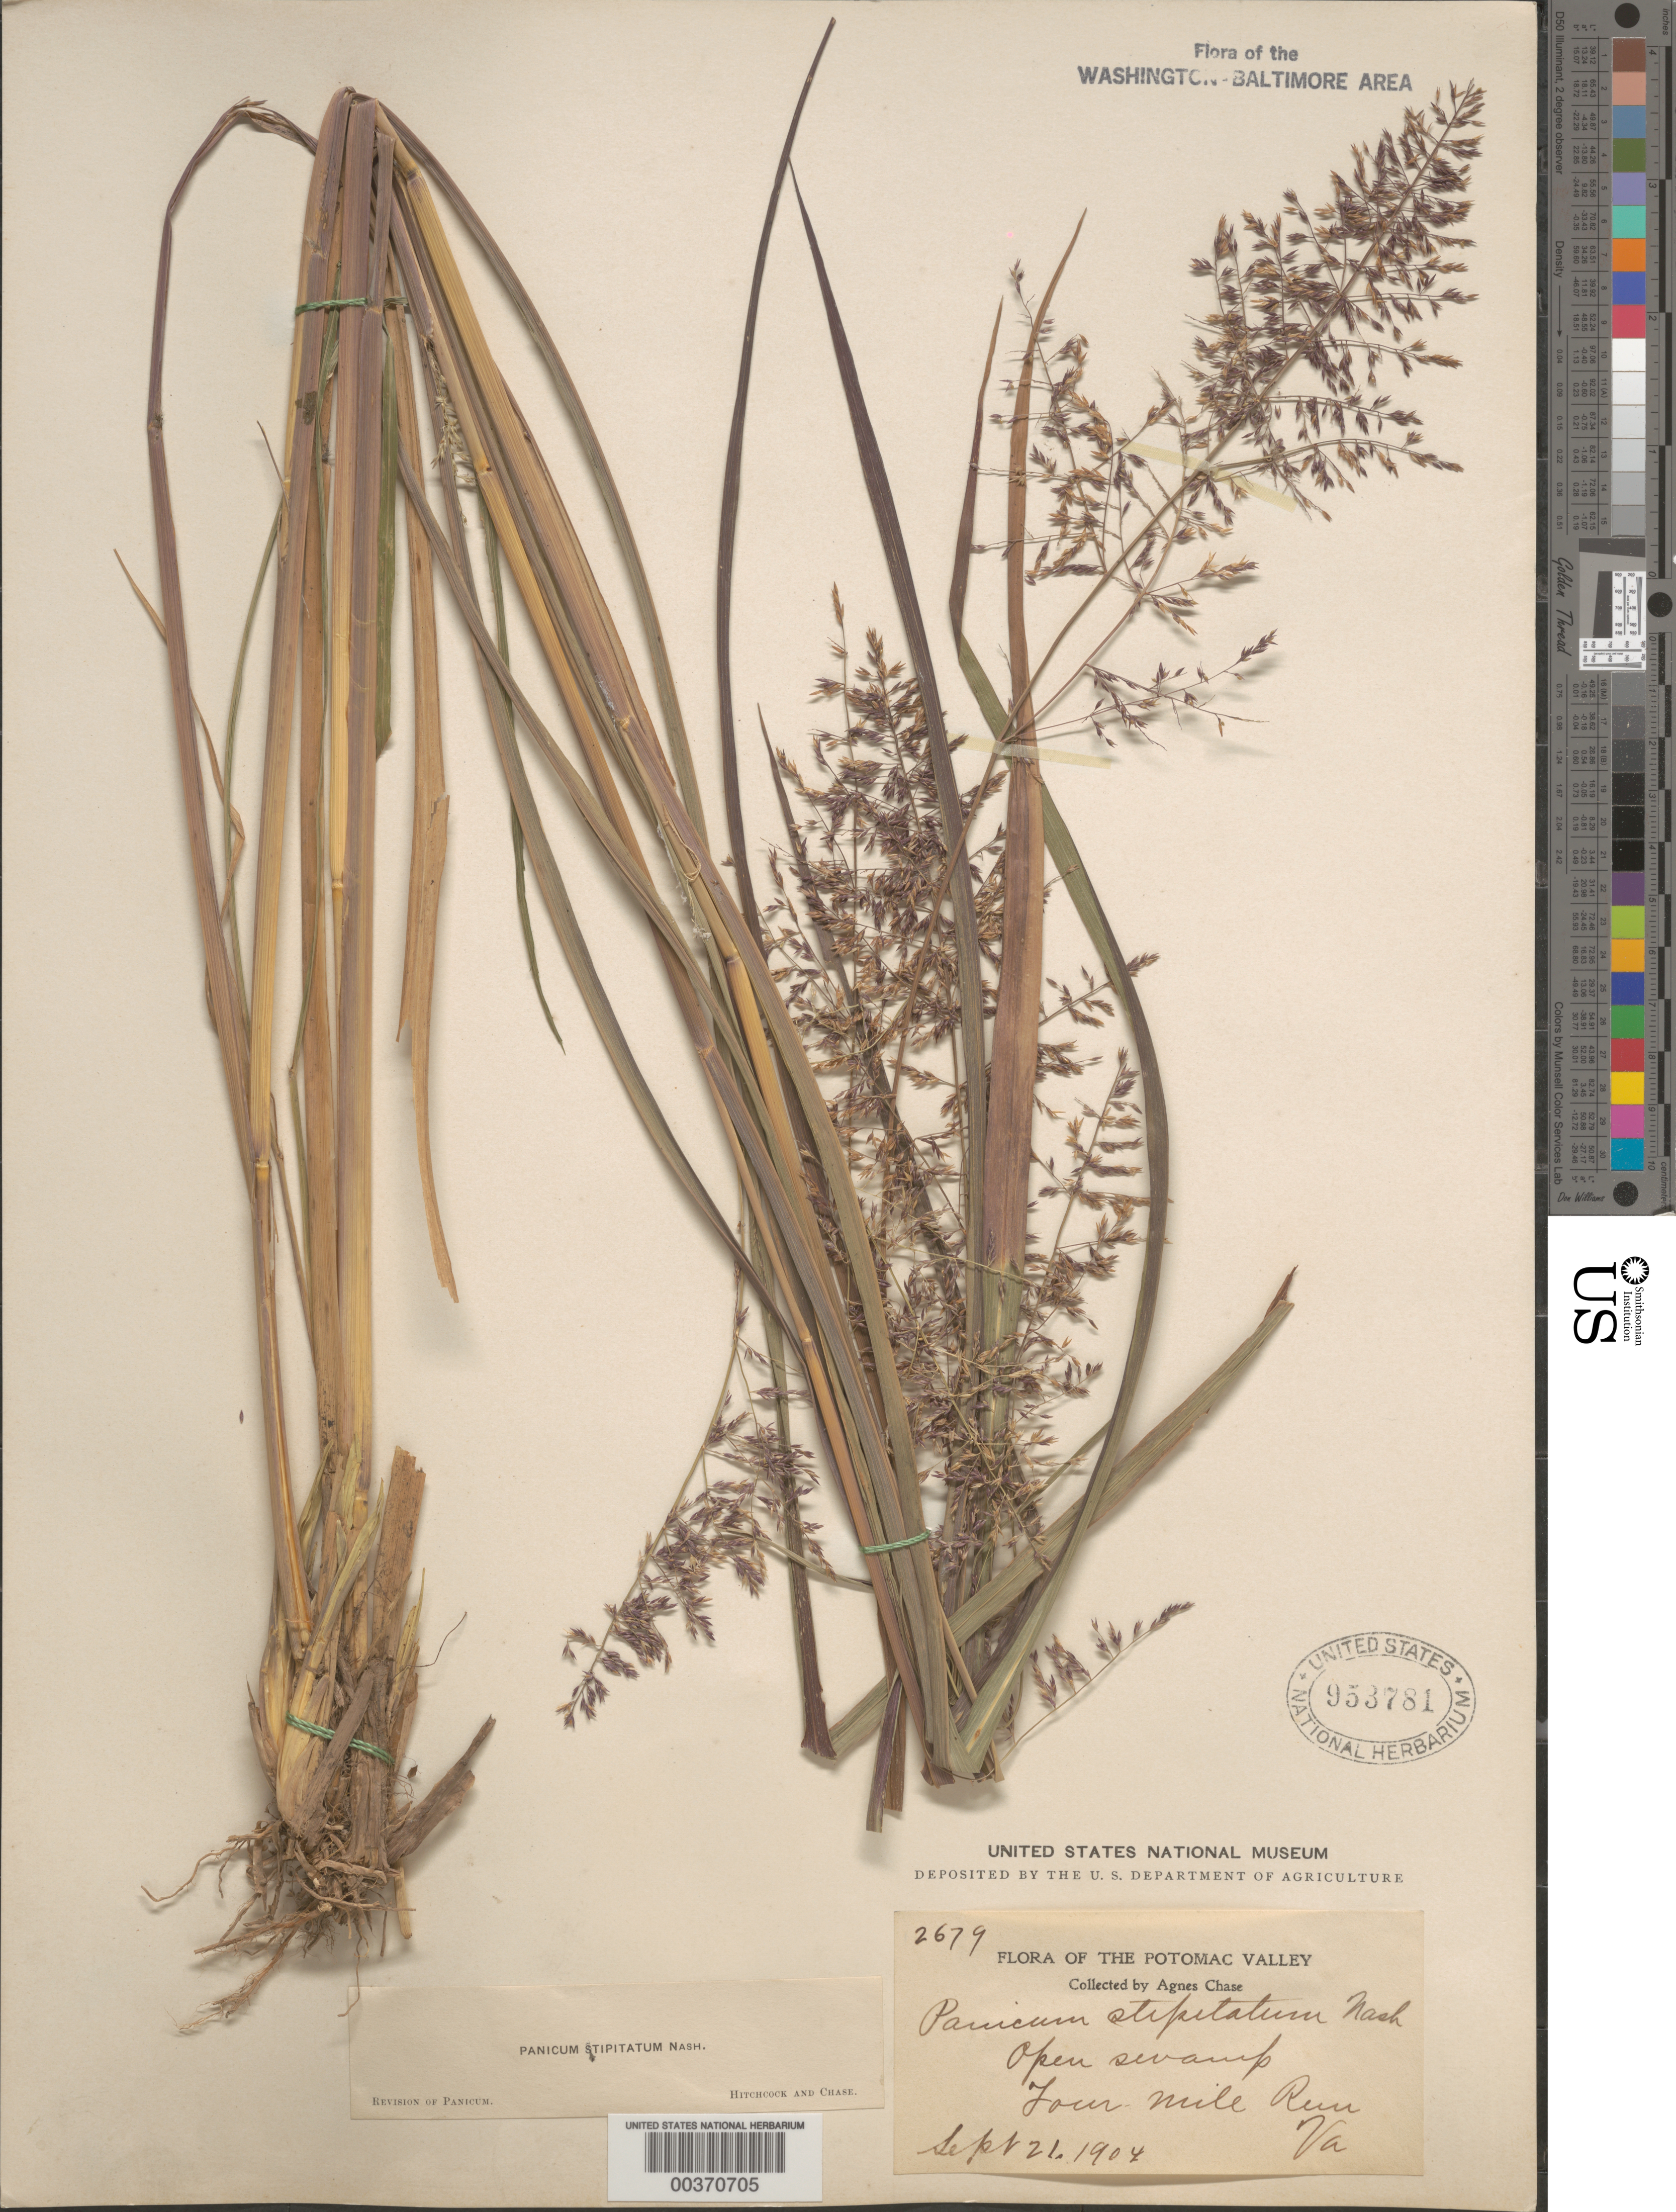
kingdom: Plantae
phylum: Tracheophyta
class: Liliopsida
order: Poales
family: Poaceae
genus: Coleataenia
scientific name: Coleataenia rigidula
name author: (Bosc ex Nees) LeBlond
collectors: A. Chase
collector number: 2679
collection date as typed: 26 Sep 1904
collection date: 1904-09-26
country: United States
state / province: Virginia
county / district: Arlington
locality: Four Mile Run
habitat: Open swamp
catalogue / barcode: US 953781